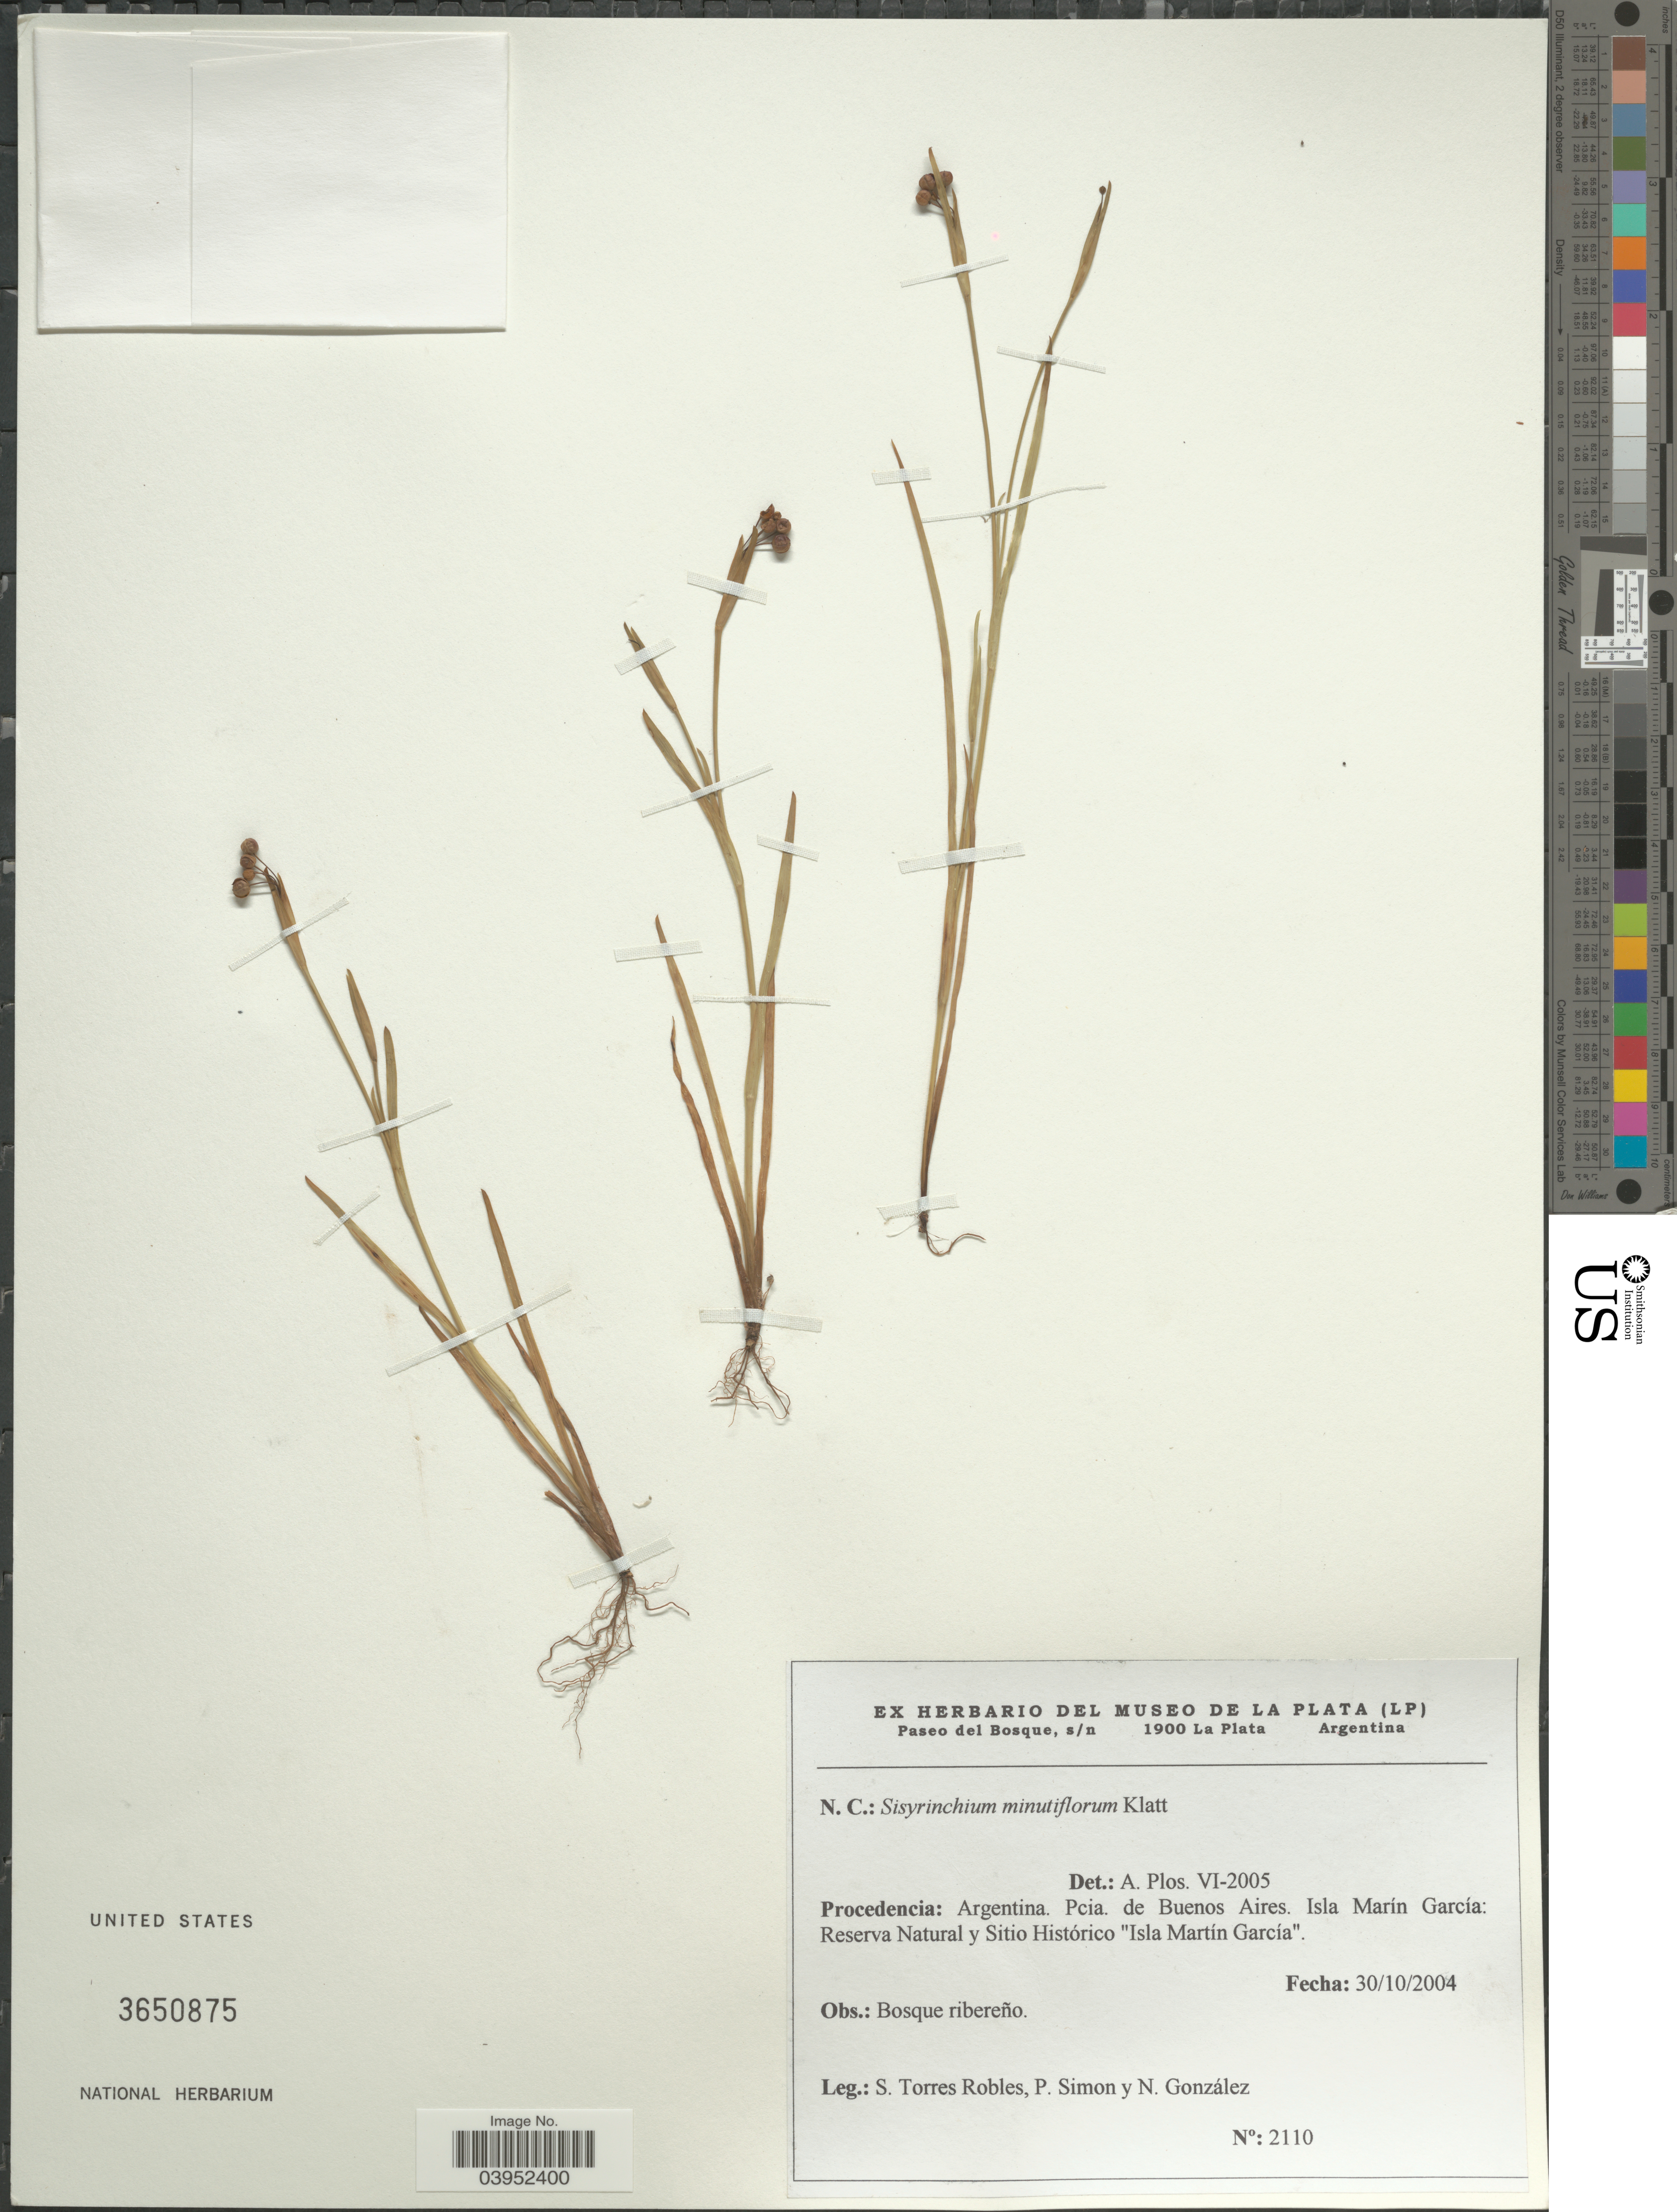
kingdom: Plantae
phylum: Tracheophyta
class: Liliopsida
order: Asparagales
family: Iridaceae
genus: Sisyrinchium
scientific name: Sisyrinchium minutiflorum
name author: Klatt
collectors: S. Torres Robles, P. Simon & N. Gonzalez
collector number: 2110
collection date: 2004-10-30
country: Argentina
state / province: Buenos Aires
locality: Procedencia: Pcia. de Buenos Aires. Isla Marín García: Reserva Natural y Sitio Histórico "Isla Martín García".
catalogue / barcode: US 3650875